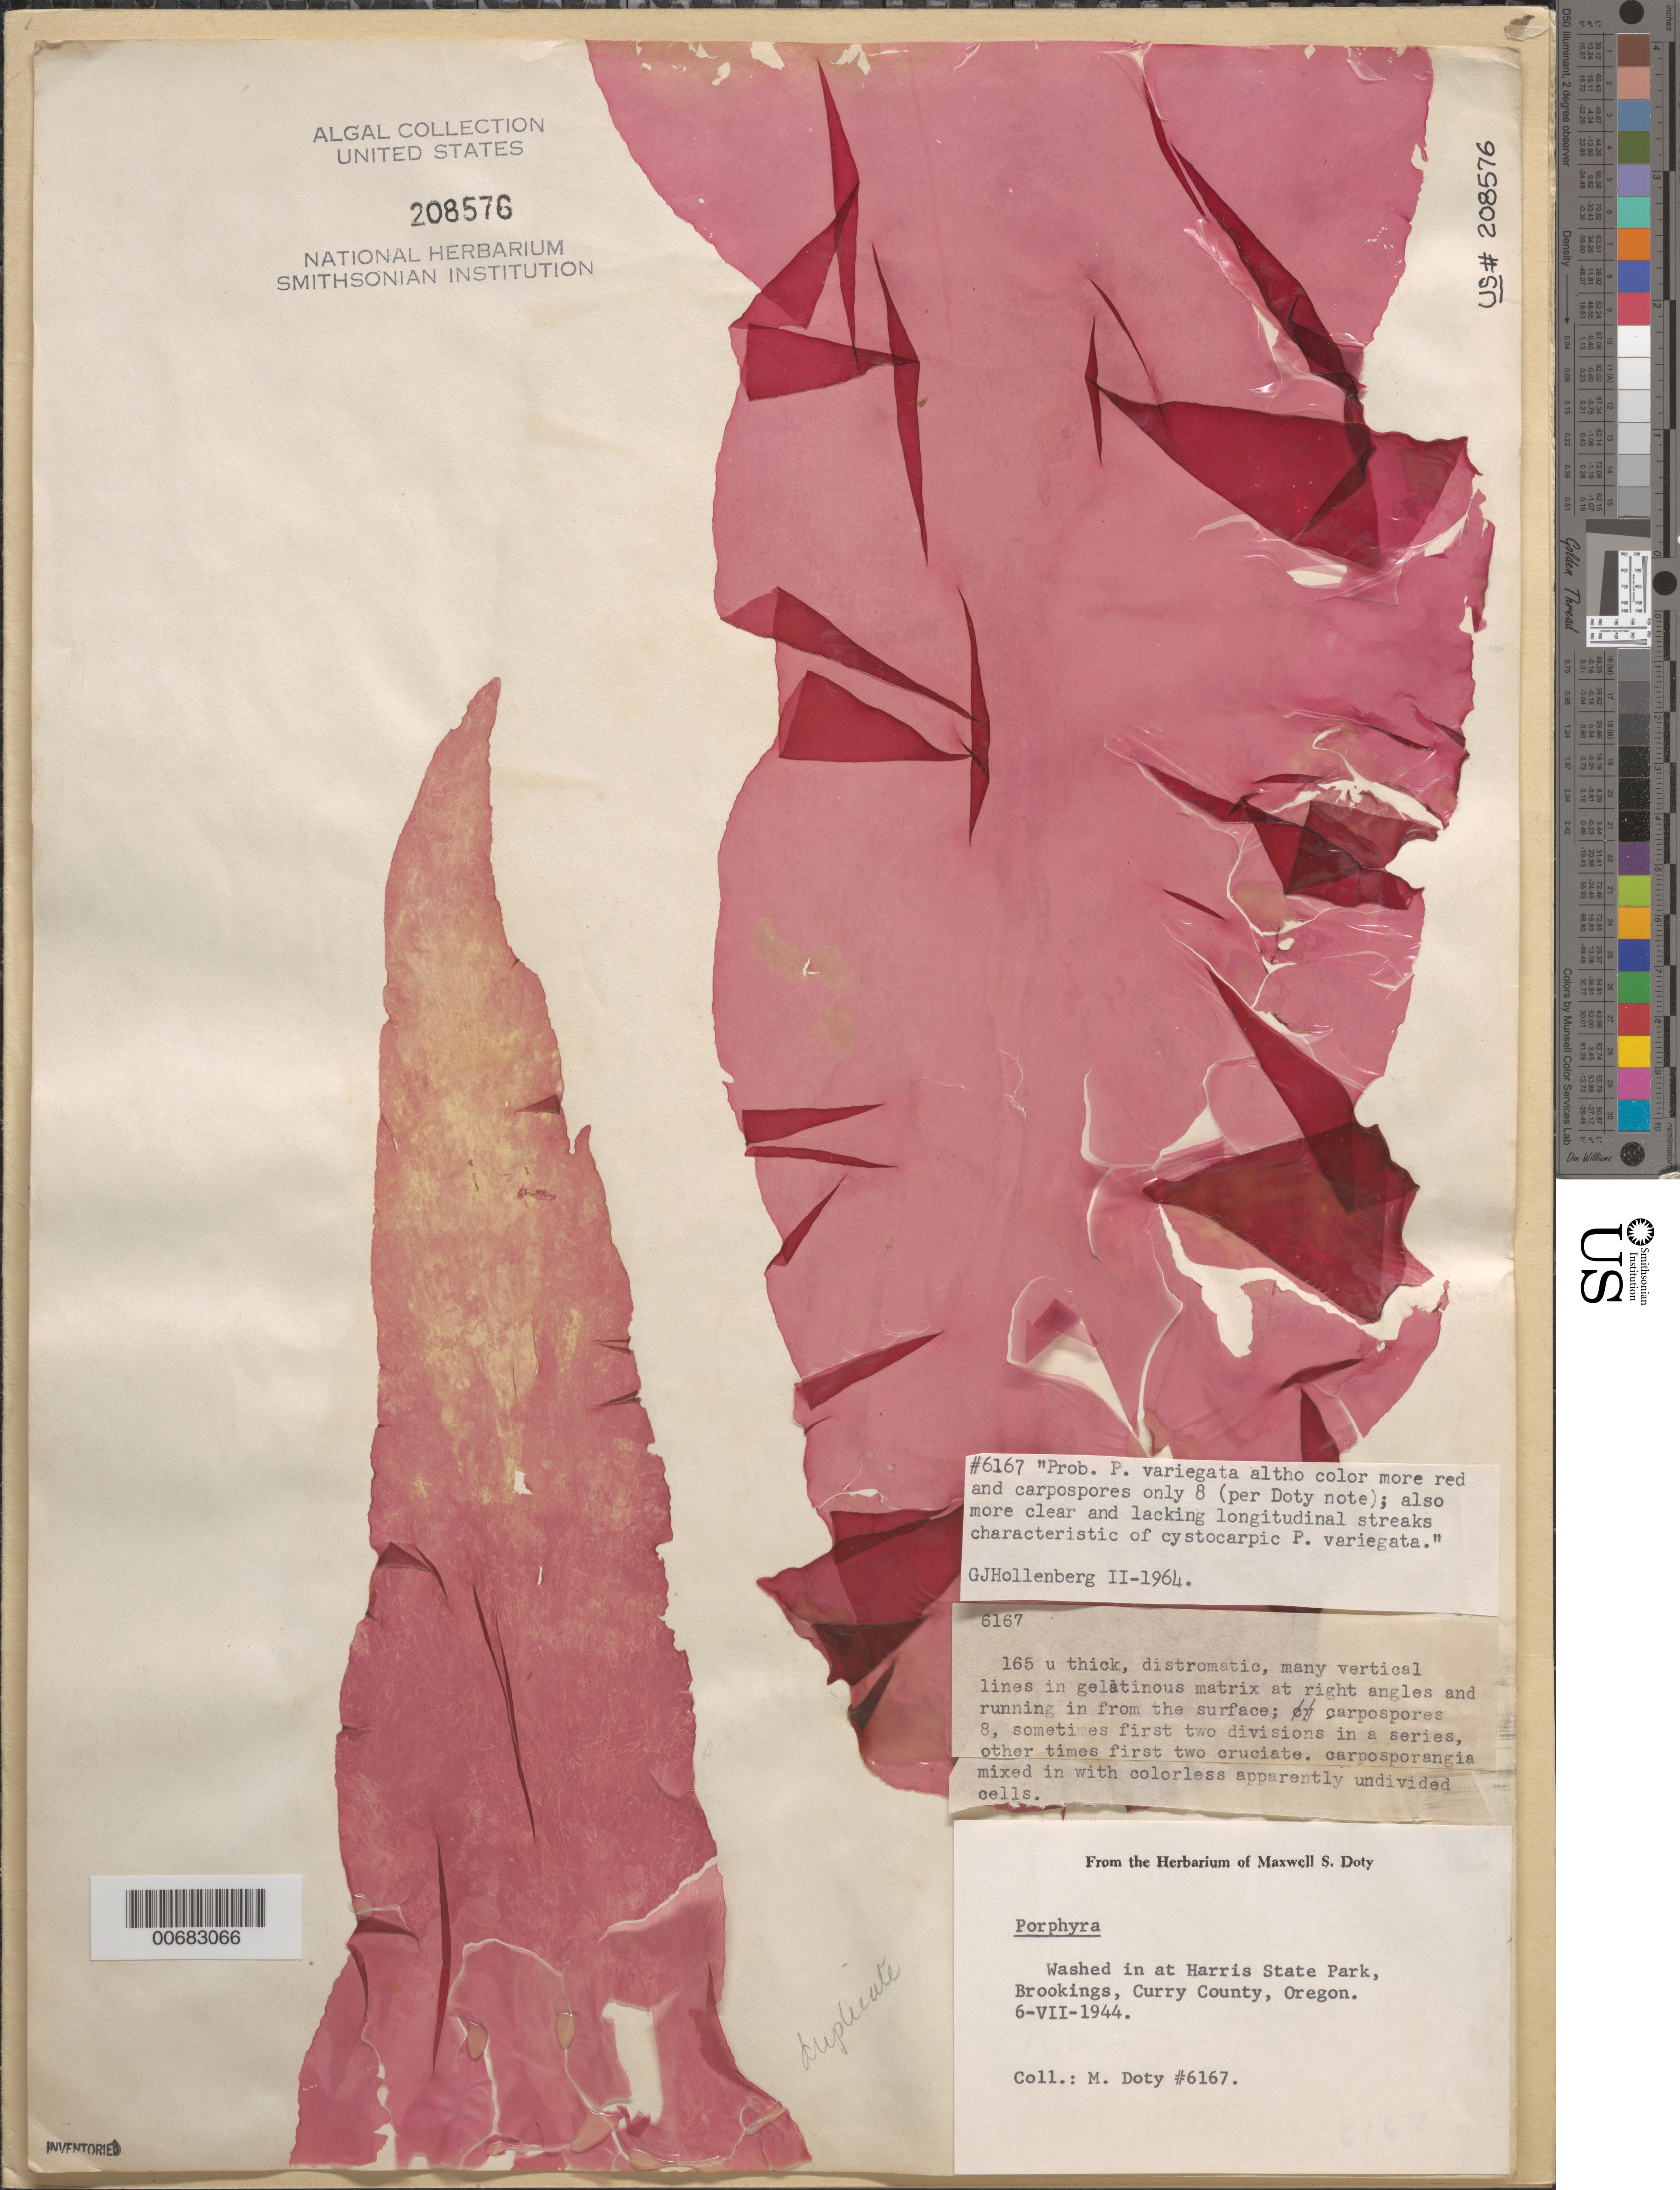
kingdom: Plantae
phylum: Rhodophyta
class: Bangiophyceae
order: Bangiales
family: Bangiaceae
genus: Porphyra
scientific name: Porphyra variegata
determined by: Hollenberg, George J.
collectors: M. S. Doty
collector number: MSD 6167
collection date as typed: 06 Jul 1944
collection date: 1944-07-06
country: United States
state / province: Oregon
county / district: Curry County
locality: Harris State Park, Brookings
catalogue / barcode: US 208576